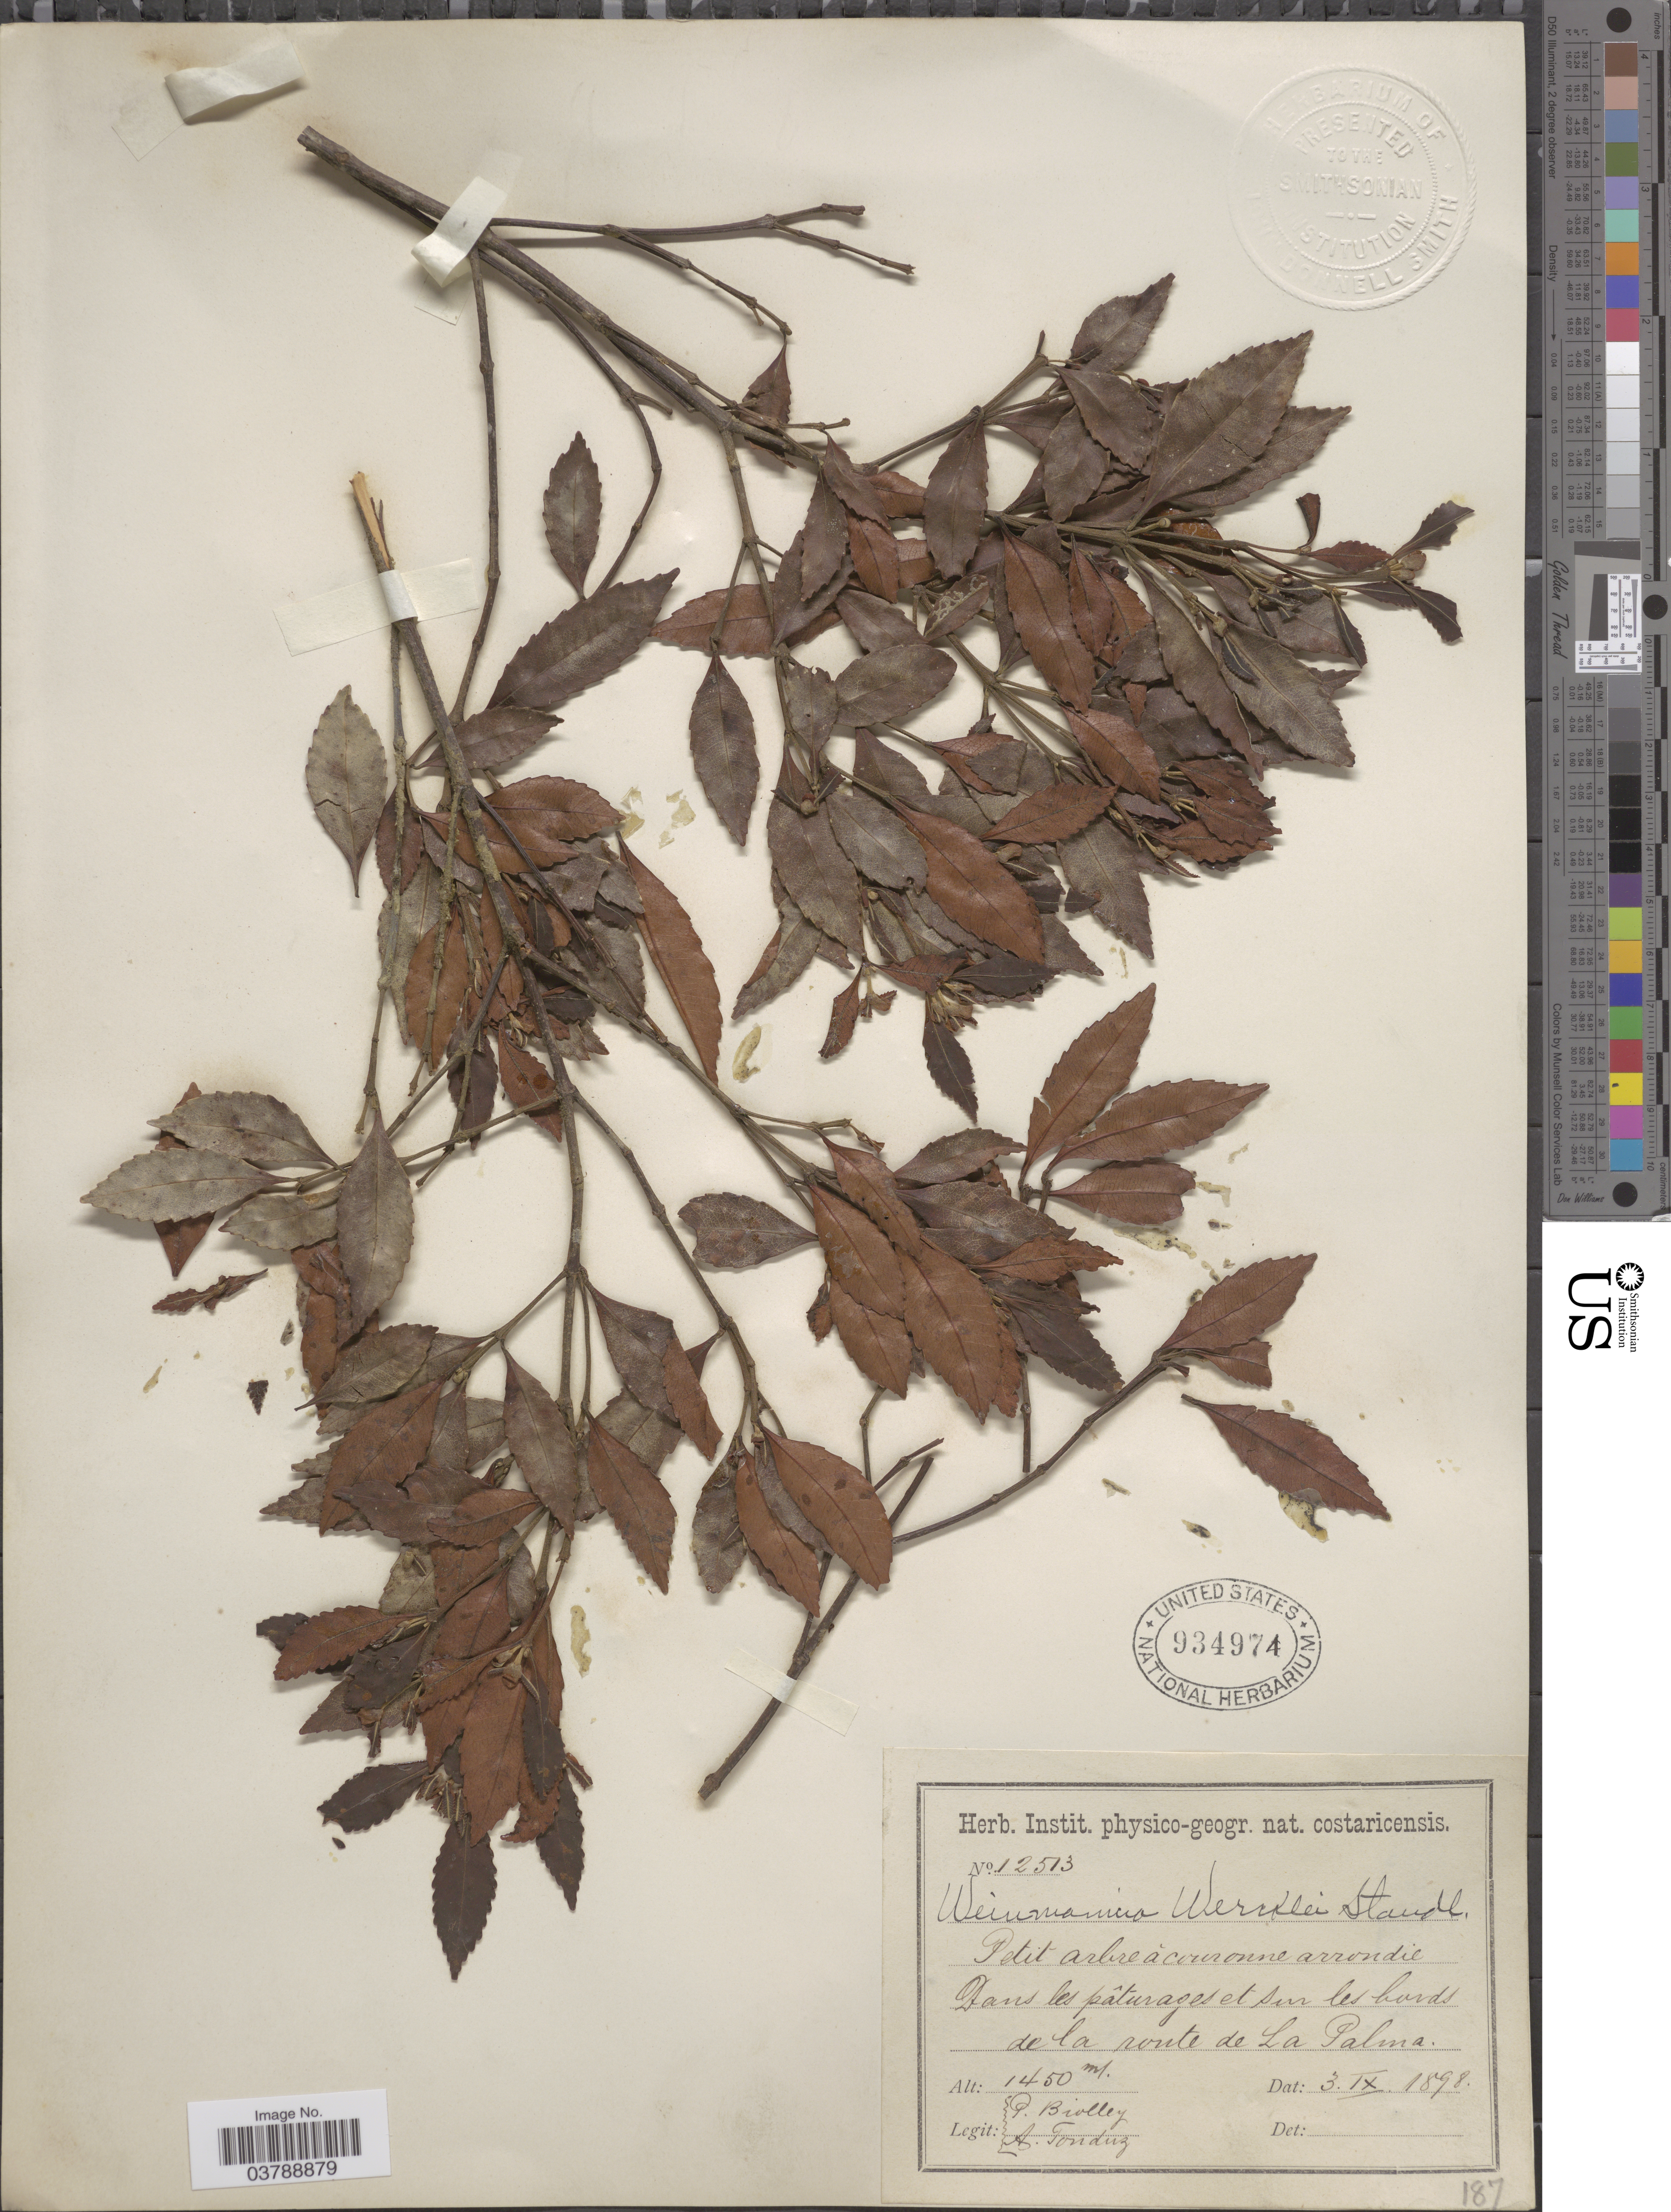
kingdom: Plantae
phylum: Tracheophyta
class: Magnoliopsida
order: Oxalidales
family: Cunoniaceae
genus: Weinmannia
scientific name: Weinmannia wercklei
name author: Standl.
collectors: P. Biolley & A. Tonduz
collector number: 12513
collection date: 1898-09-03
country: Costa Rica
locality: Dans les pâturages et sur les bords de la route de La Palma.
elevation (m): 1450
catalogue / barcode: US 934974